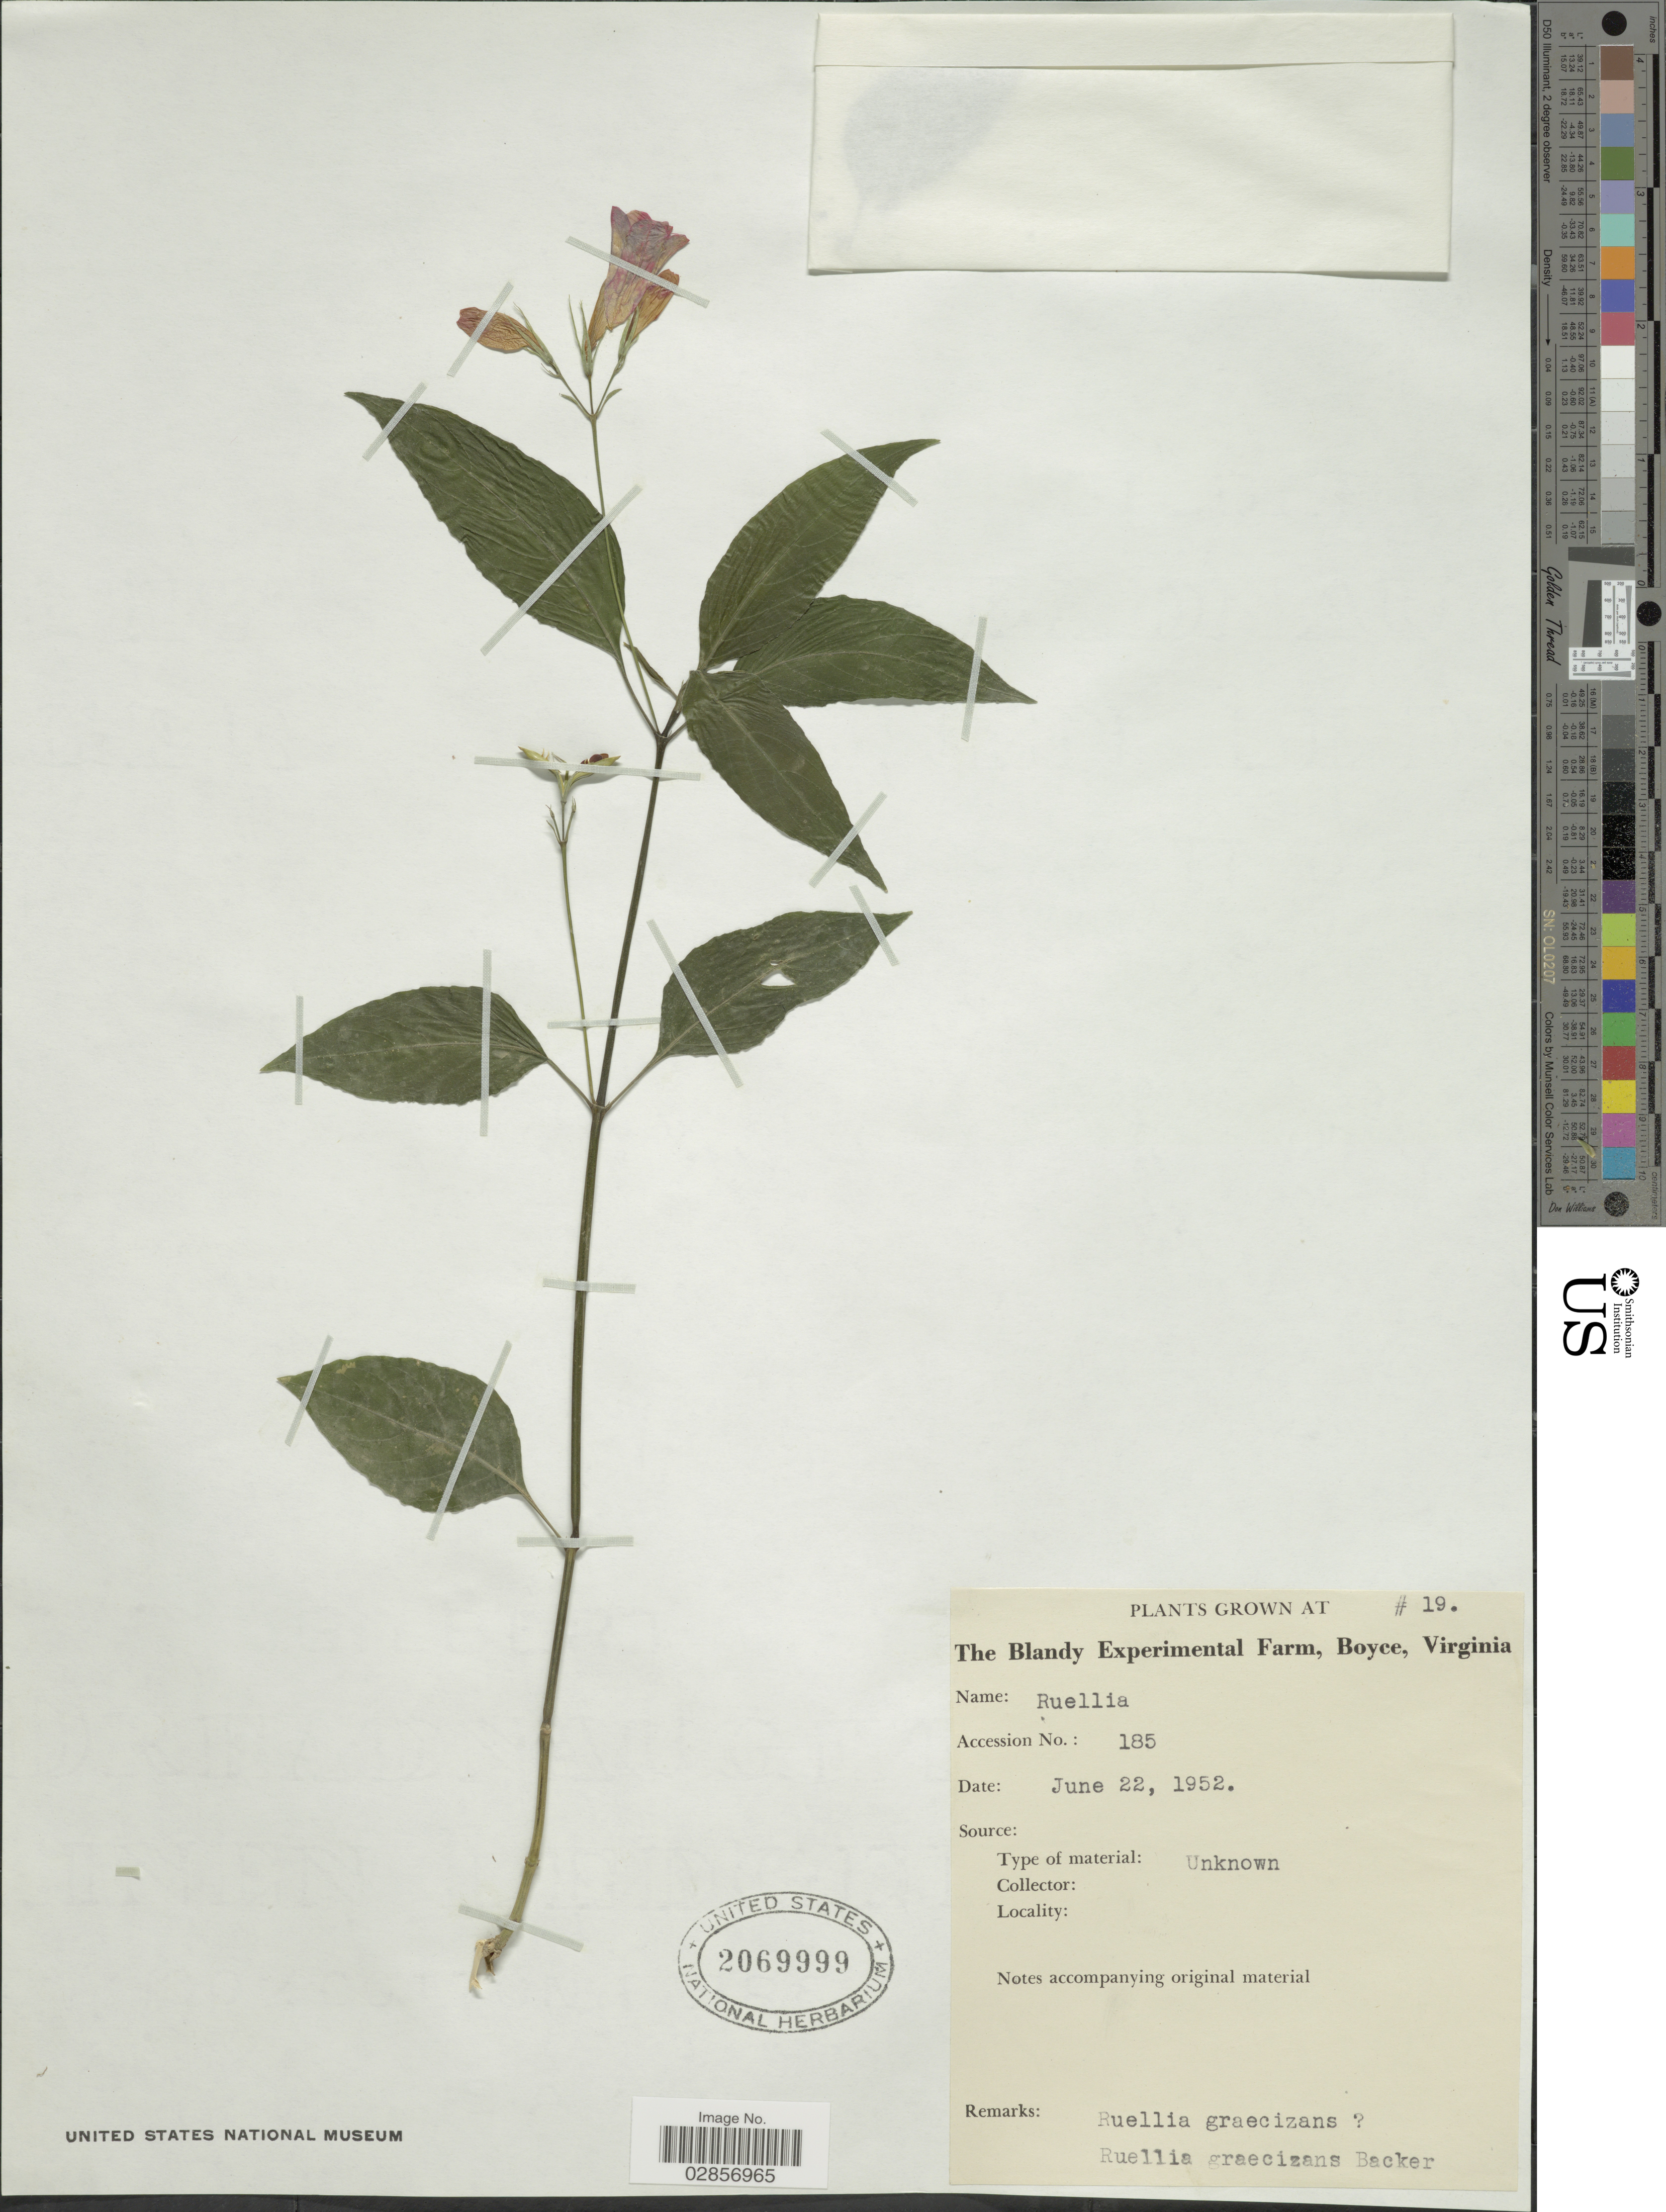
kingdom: Plantae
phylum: Tracheophyta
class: Magnoliopsida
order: Lamiales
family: Acanthaceae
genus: Ruellia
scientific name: Ruellia brevifolia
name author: (Pohl) C. Ezcurra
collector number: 19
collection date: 1952-06-22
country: United States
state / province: Virginia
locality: The Blandy Experimental Farm, Boyce.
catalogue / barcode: US 2069999